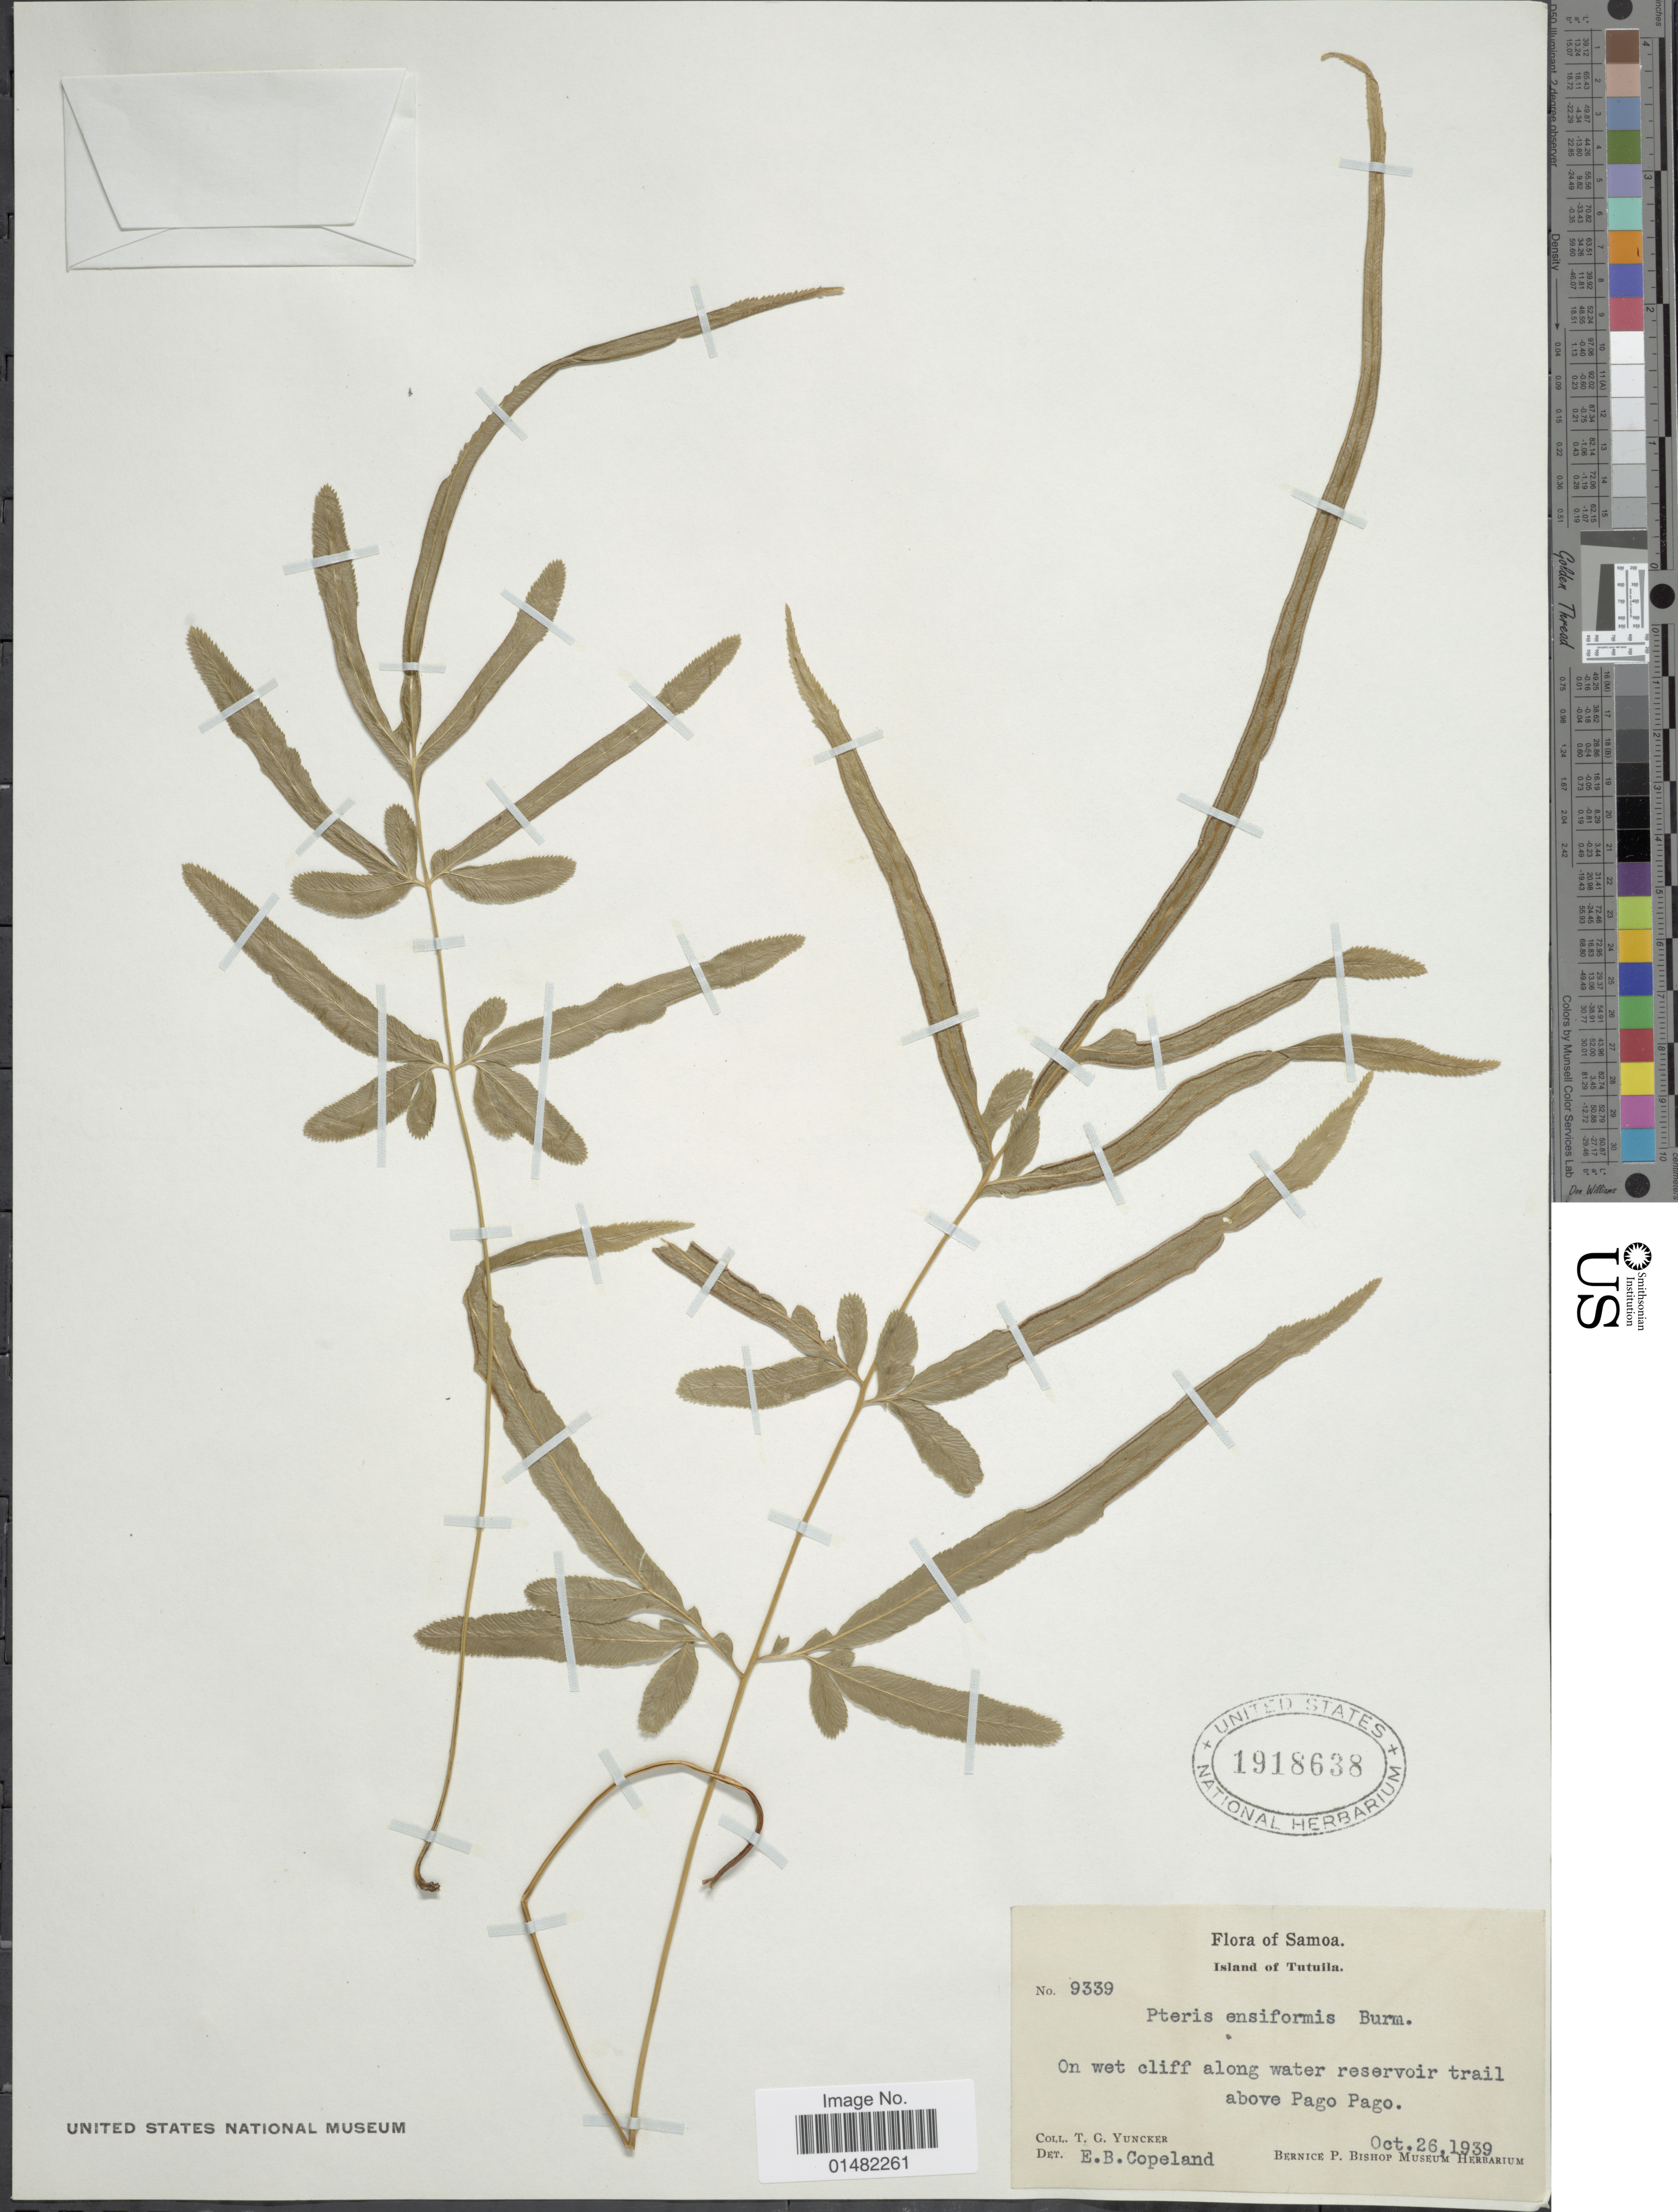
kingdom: Plantae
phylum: Tracheophyta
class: Polypodiopsida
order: Polypodiales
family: Pteridaceae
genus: Pteris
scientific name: Pteris ensiformis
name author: Burm. f.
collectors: T. G. Yuncker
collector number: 9339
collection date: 1939-10-26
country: American Samoa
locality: Island of Tutuila, on wet cliff along water reservoir trail above Pago Pago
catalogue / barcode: US 1918638